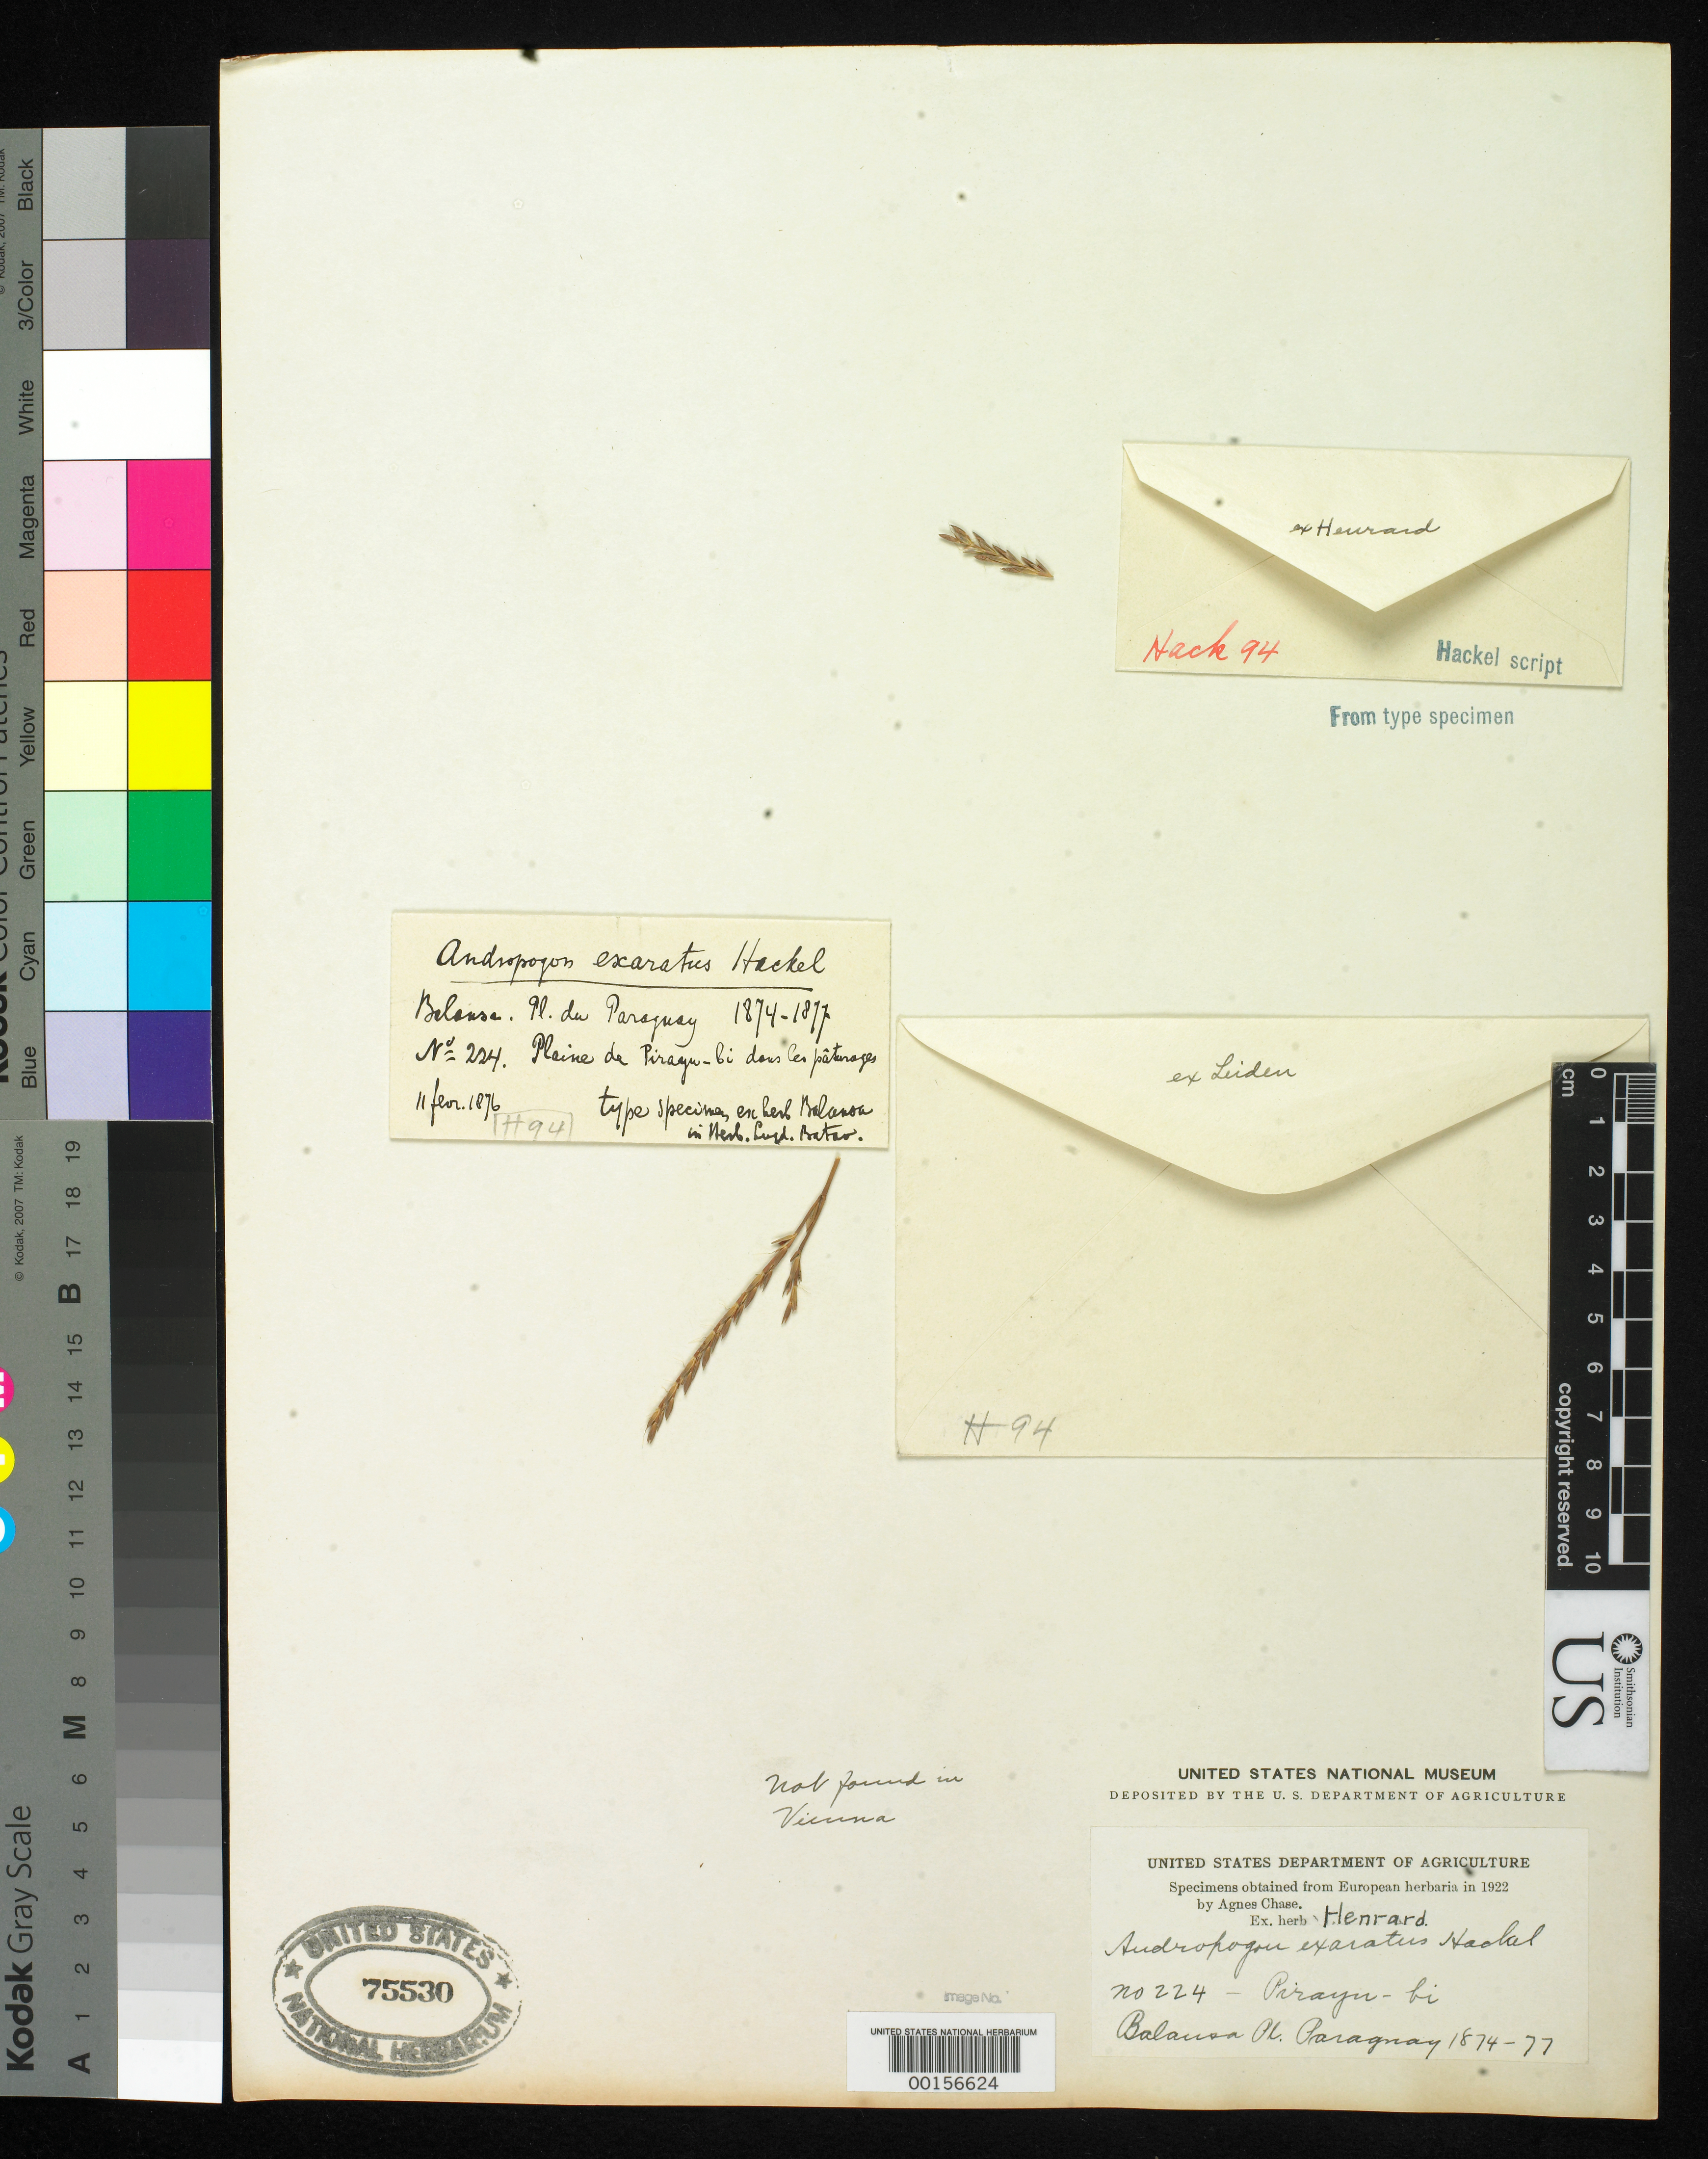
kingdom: Plantae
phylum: Tracheophyta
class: Liliopsida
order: Poales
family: Poaceae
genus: Andropogon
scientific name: Andropogon exaratus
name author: Hack.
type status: Type Fragment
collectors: B. Balansa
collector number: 224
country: Paraguay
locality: Pr. Pirayu-bi, in Pascuis Planitiei.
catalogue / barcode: US 75530